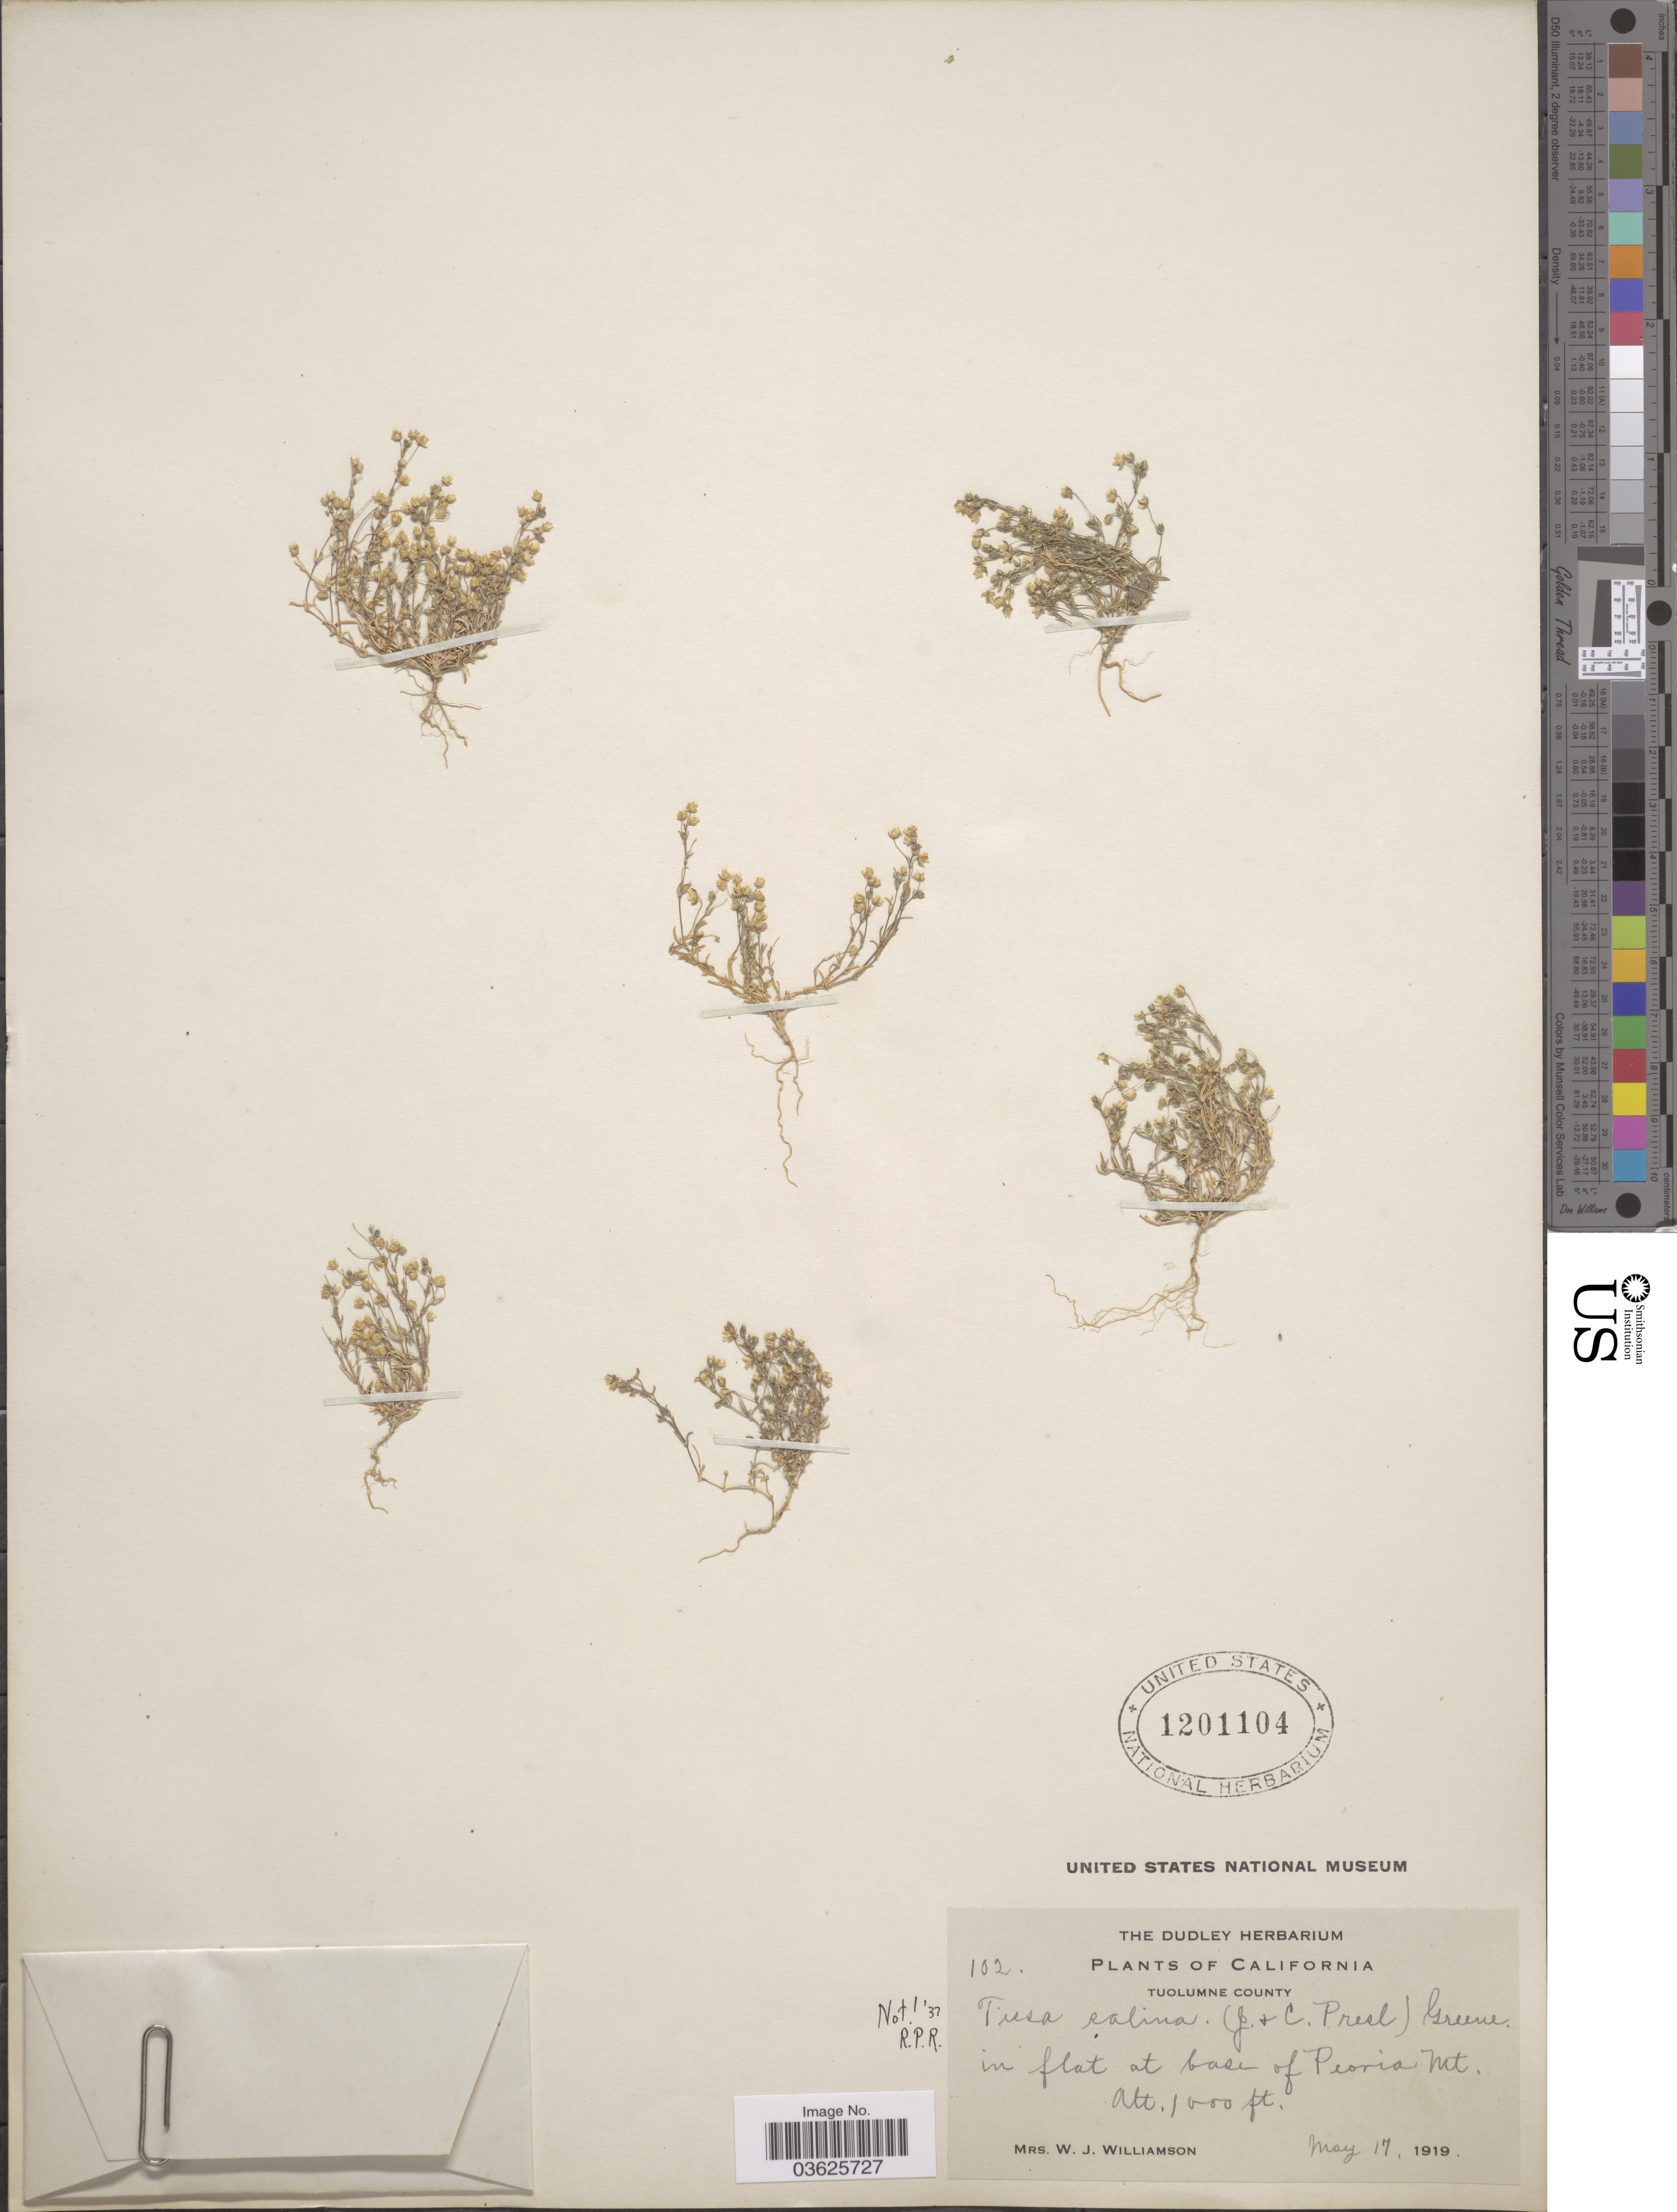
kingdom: Plantae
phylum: Tracheophyta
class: Magnoliopsida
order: Caryophyllales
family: Caryophyllaceae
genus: Spergularia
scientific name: Spergularia sp.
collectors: W. Williamson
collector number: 102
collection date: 1919-05-17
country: United States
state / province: California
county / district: Tuolumne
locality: Tuolumne County. In flat at base of Peoria Mt.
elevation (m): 305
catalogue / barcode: US 1201104